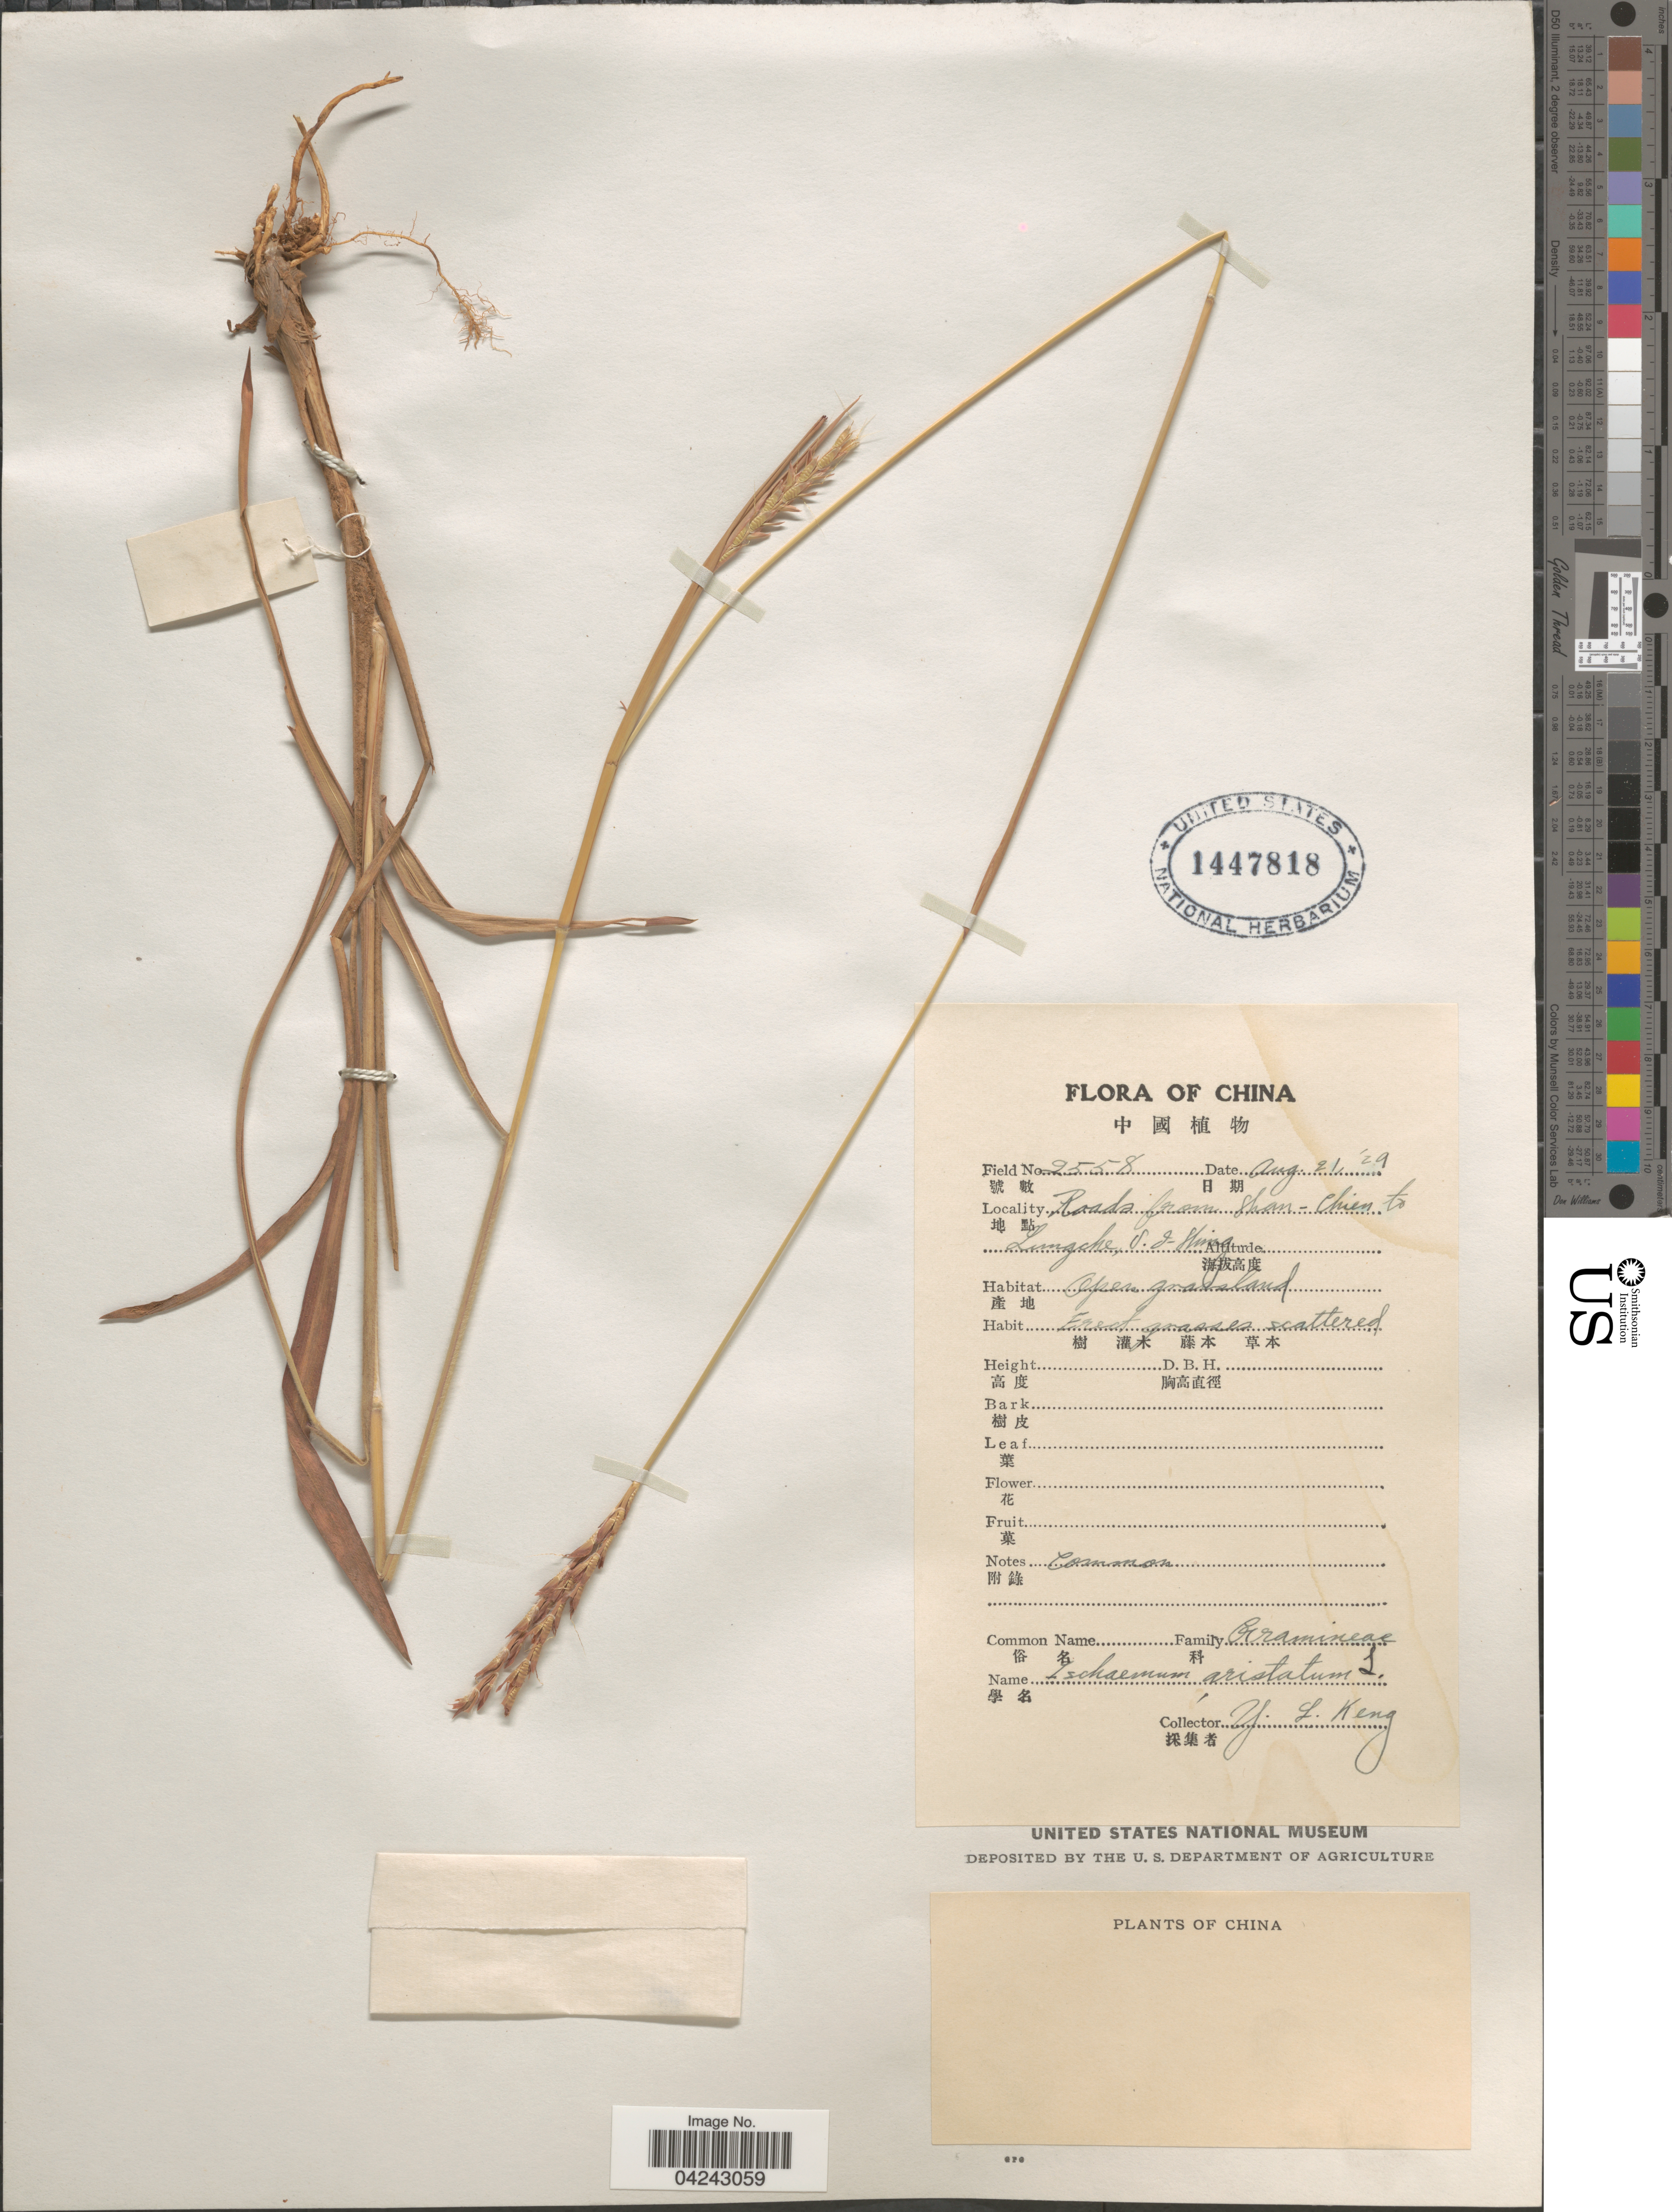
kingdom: Plantae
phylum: Tracheophyta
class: Liliopsida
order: Poales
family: Poaceae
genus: Ischaemum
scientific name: Ischaemum aristatum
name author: L.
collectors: Y. L. Keng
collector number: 2558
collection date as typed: Transcribed d/m/y: 21/8/29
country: China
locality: Roads from Shan-Chien to Lungche, S. J. Hing.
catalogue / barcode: US 1447818